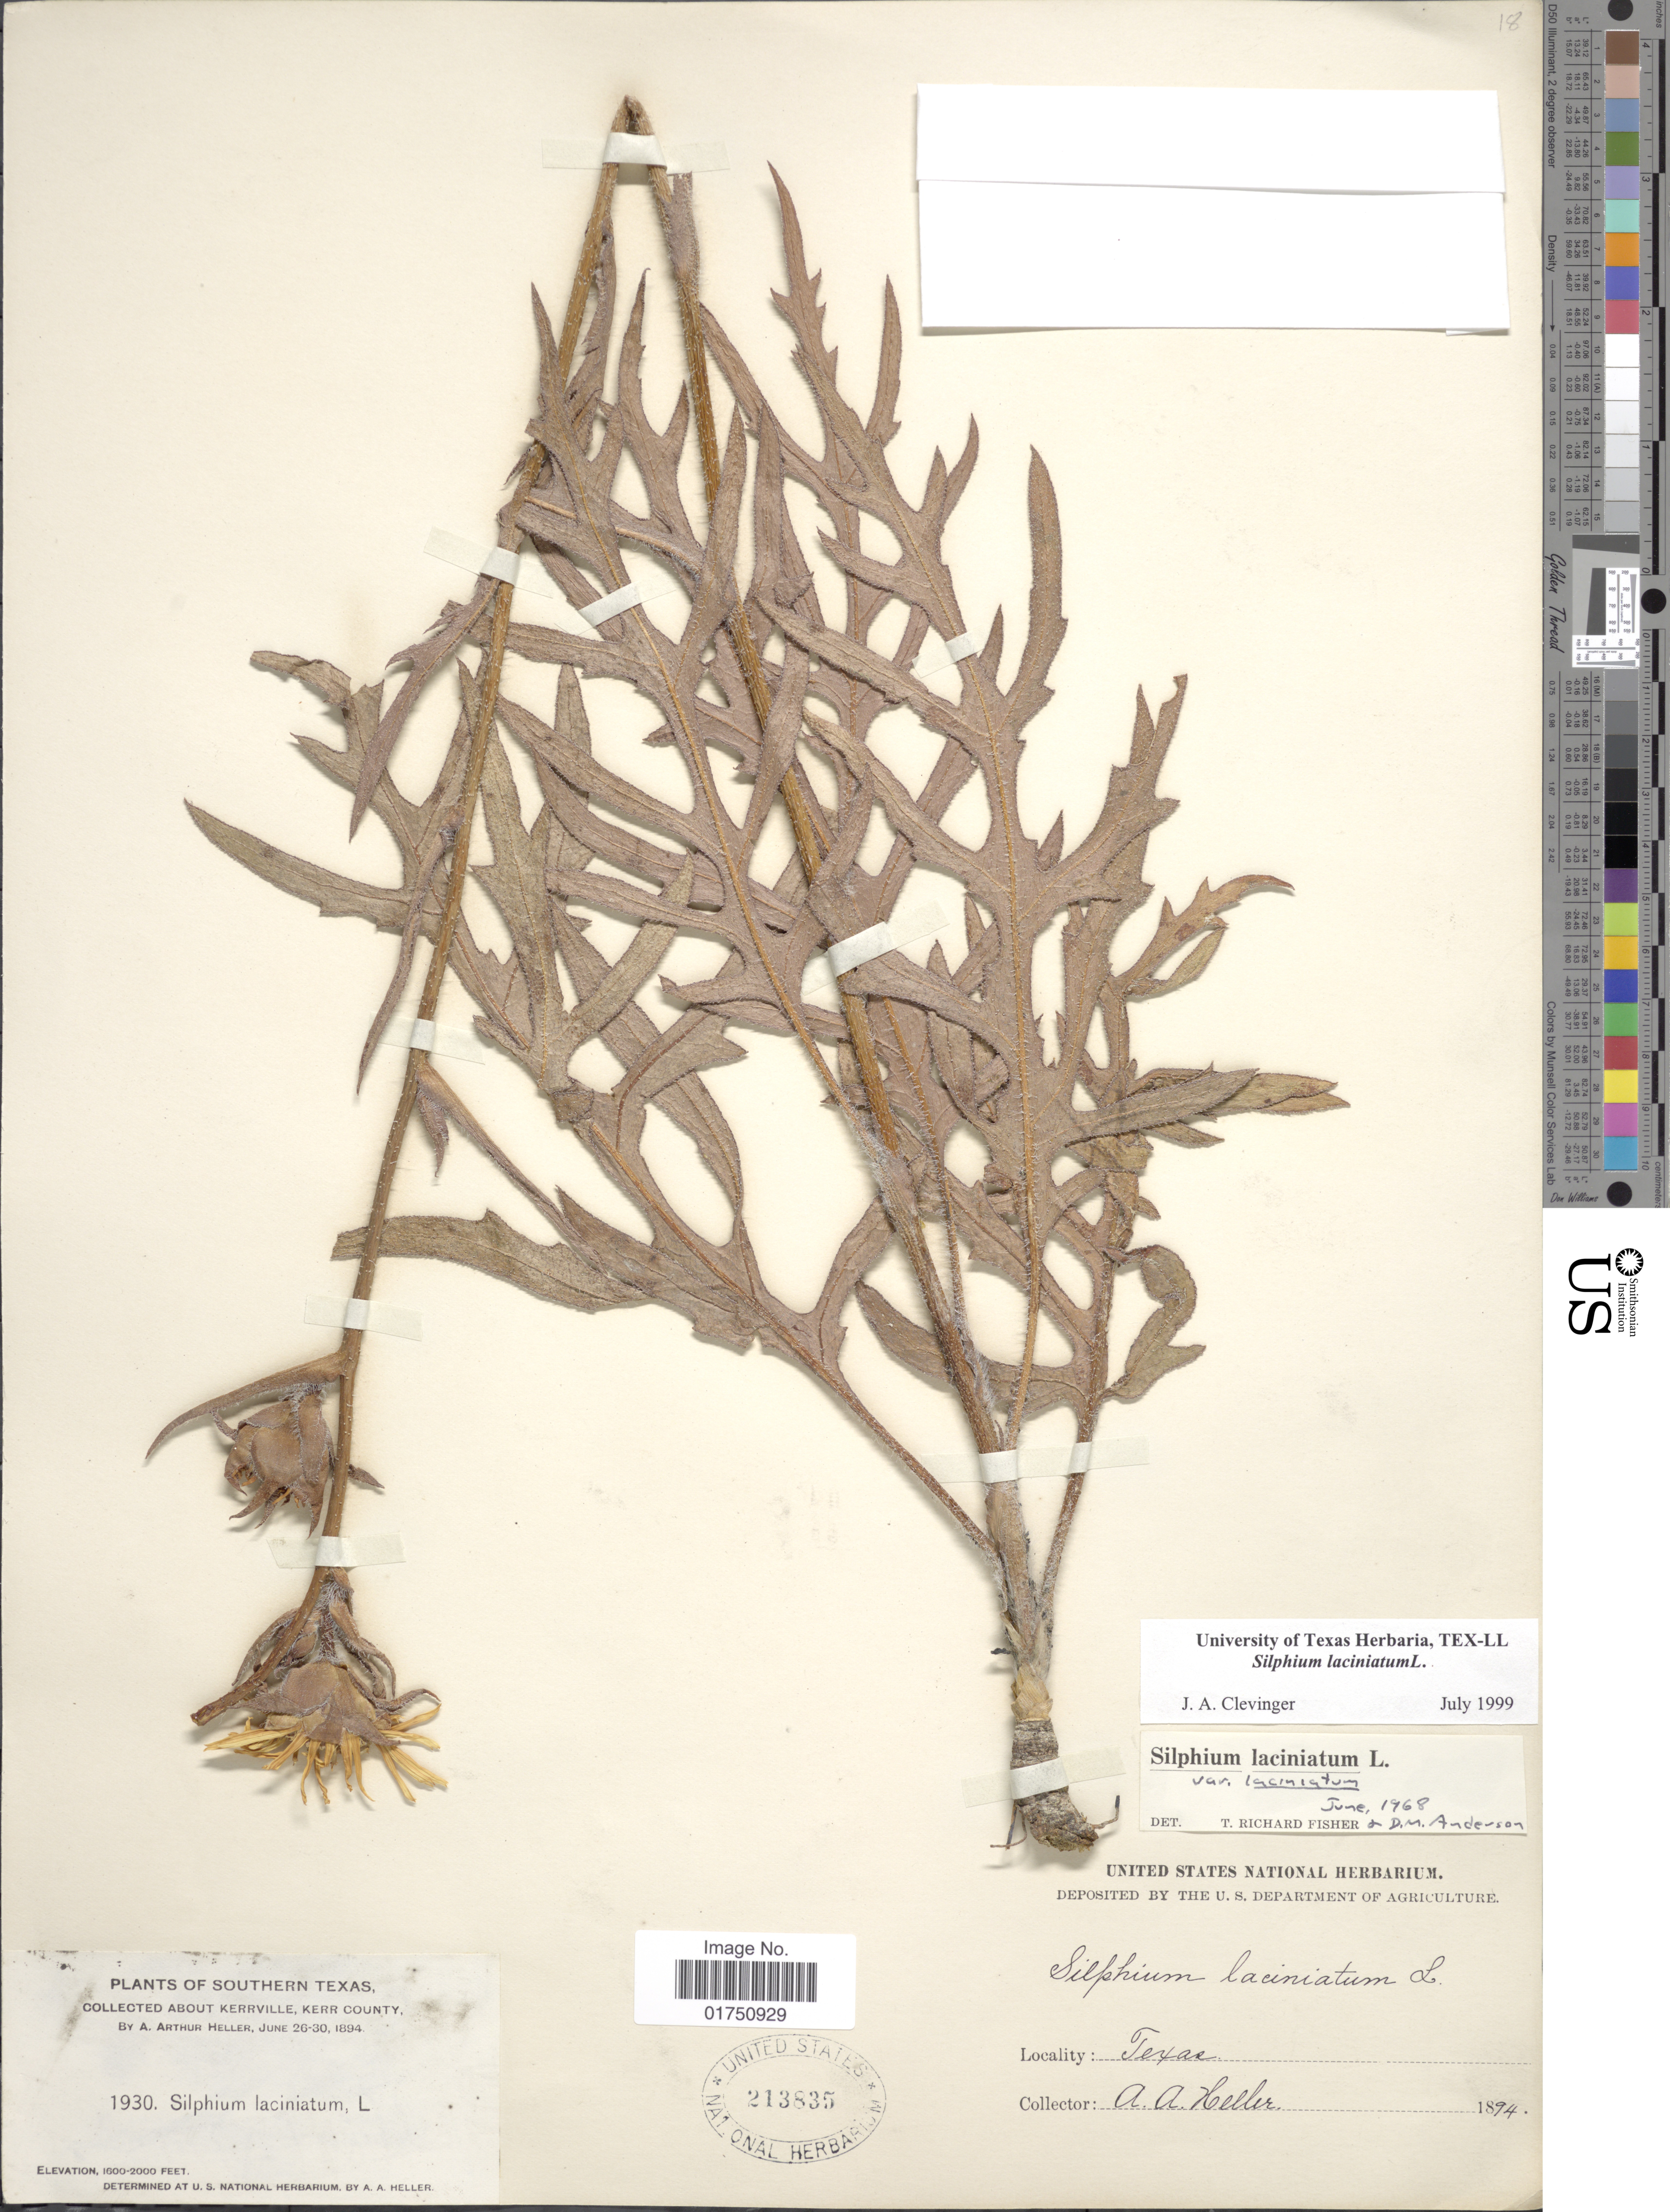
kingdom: Plantae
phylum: Tracheophyta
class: Magnoliopsida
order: Asterales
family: Asteraceae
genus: Silphium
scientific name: Silphium laciniatum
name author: L.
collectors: A. A. Heller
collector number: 1930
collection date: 1894-06-26/1894-06-30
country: United States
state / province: Texas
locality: Southern Texas. About Kerrville, Kerr County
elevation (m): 488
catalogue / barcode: US 213835